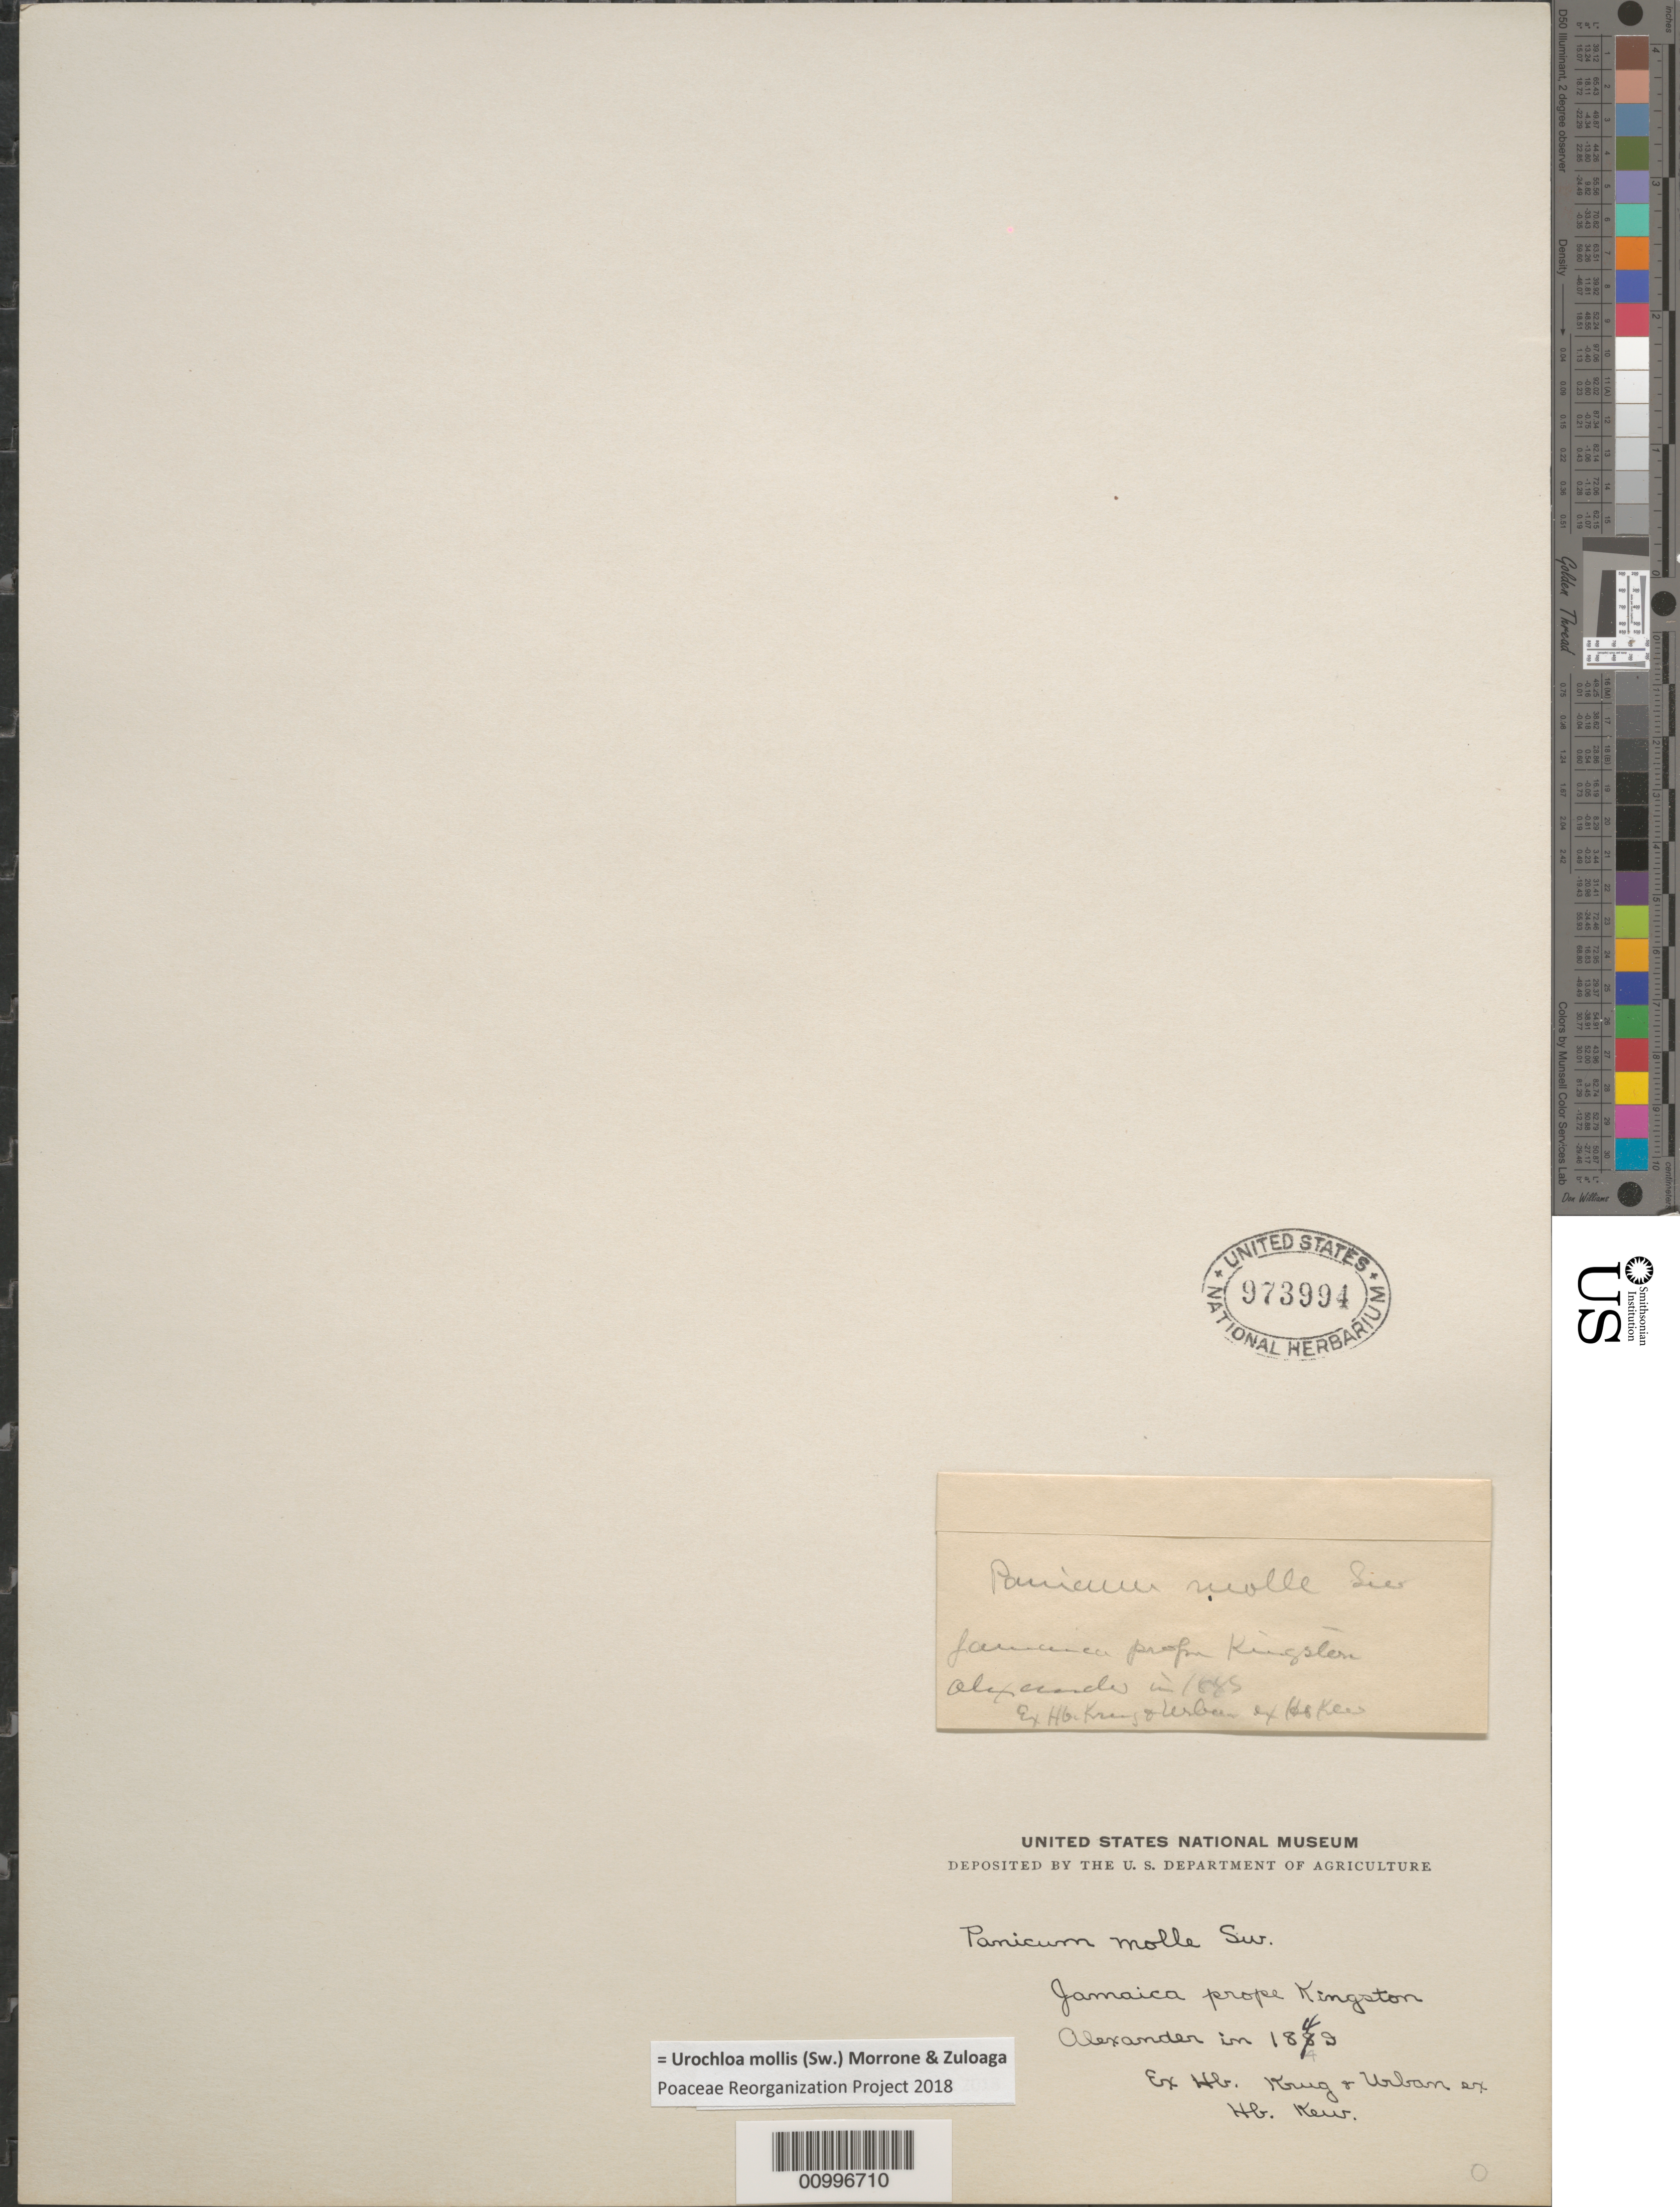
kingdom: Plantae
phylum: Tracheophyta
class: Liliopsida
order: Poales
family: Poaceae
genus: Brachiaria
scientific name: Brachiaria mollis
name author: (Sw.) Parodi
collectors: R. C. Alexander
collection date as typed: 1849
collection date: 1849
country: Jamaica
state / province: Kingston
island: Jamaica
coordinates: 0 N, 0 E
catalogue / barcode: US 973994